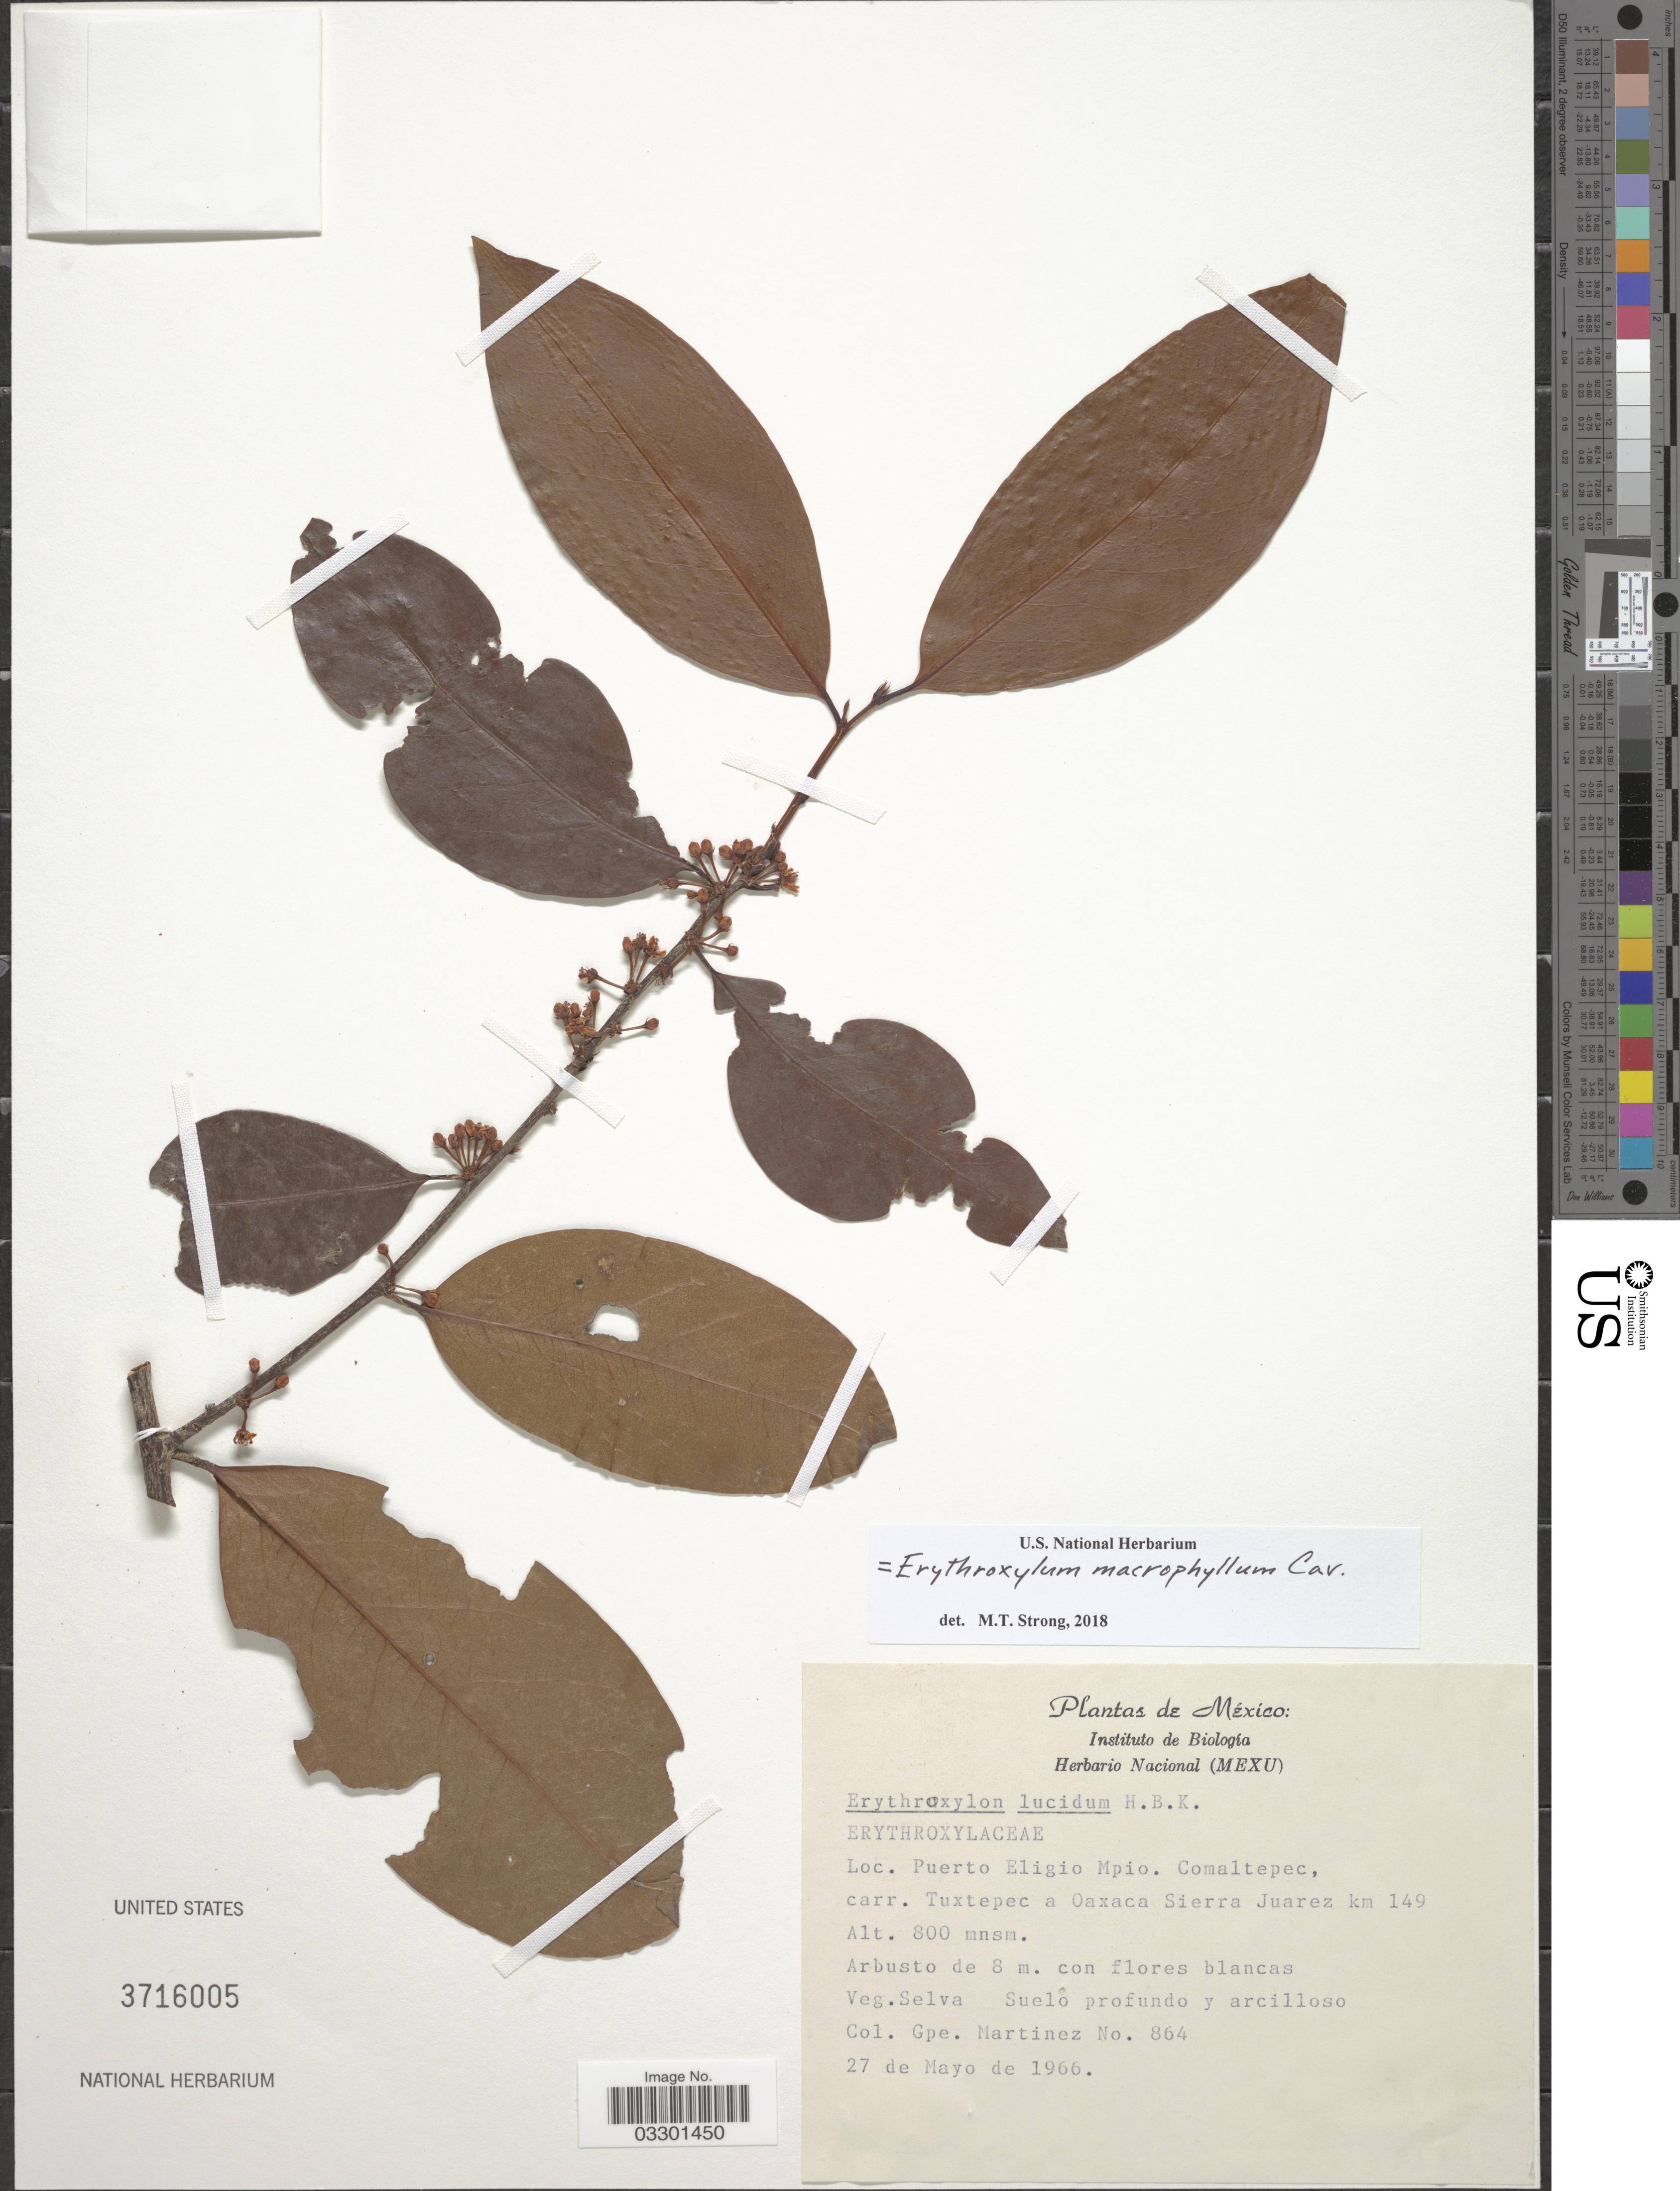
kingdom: Plantae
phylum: Tracheophyta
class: Magnoliopsida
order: Malpighiales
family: Erythroxylaceae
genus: Erythroxylum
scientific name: Erythroxylum macrophyllum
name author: Cav.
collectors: G. Martinez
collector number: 864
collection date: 1966-05-27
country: Mexico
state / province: Oaxaca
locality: Puerto Eligio Mpio. Comaltepec, carr. Tuxtepec a Oaxaca Sierra Juarez km 149.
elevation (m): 800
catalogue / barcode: US 3716005